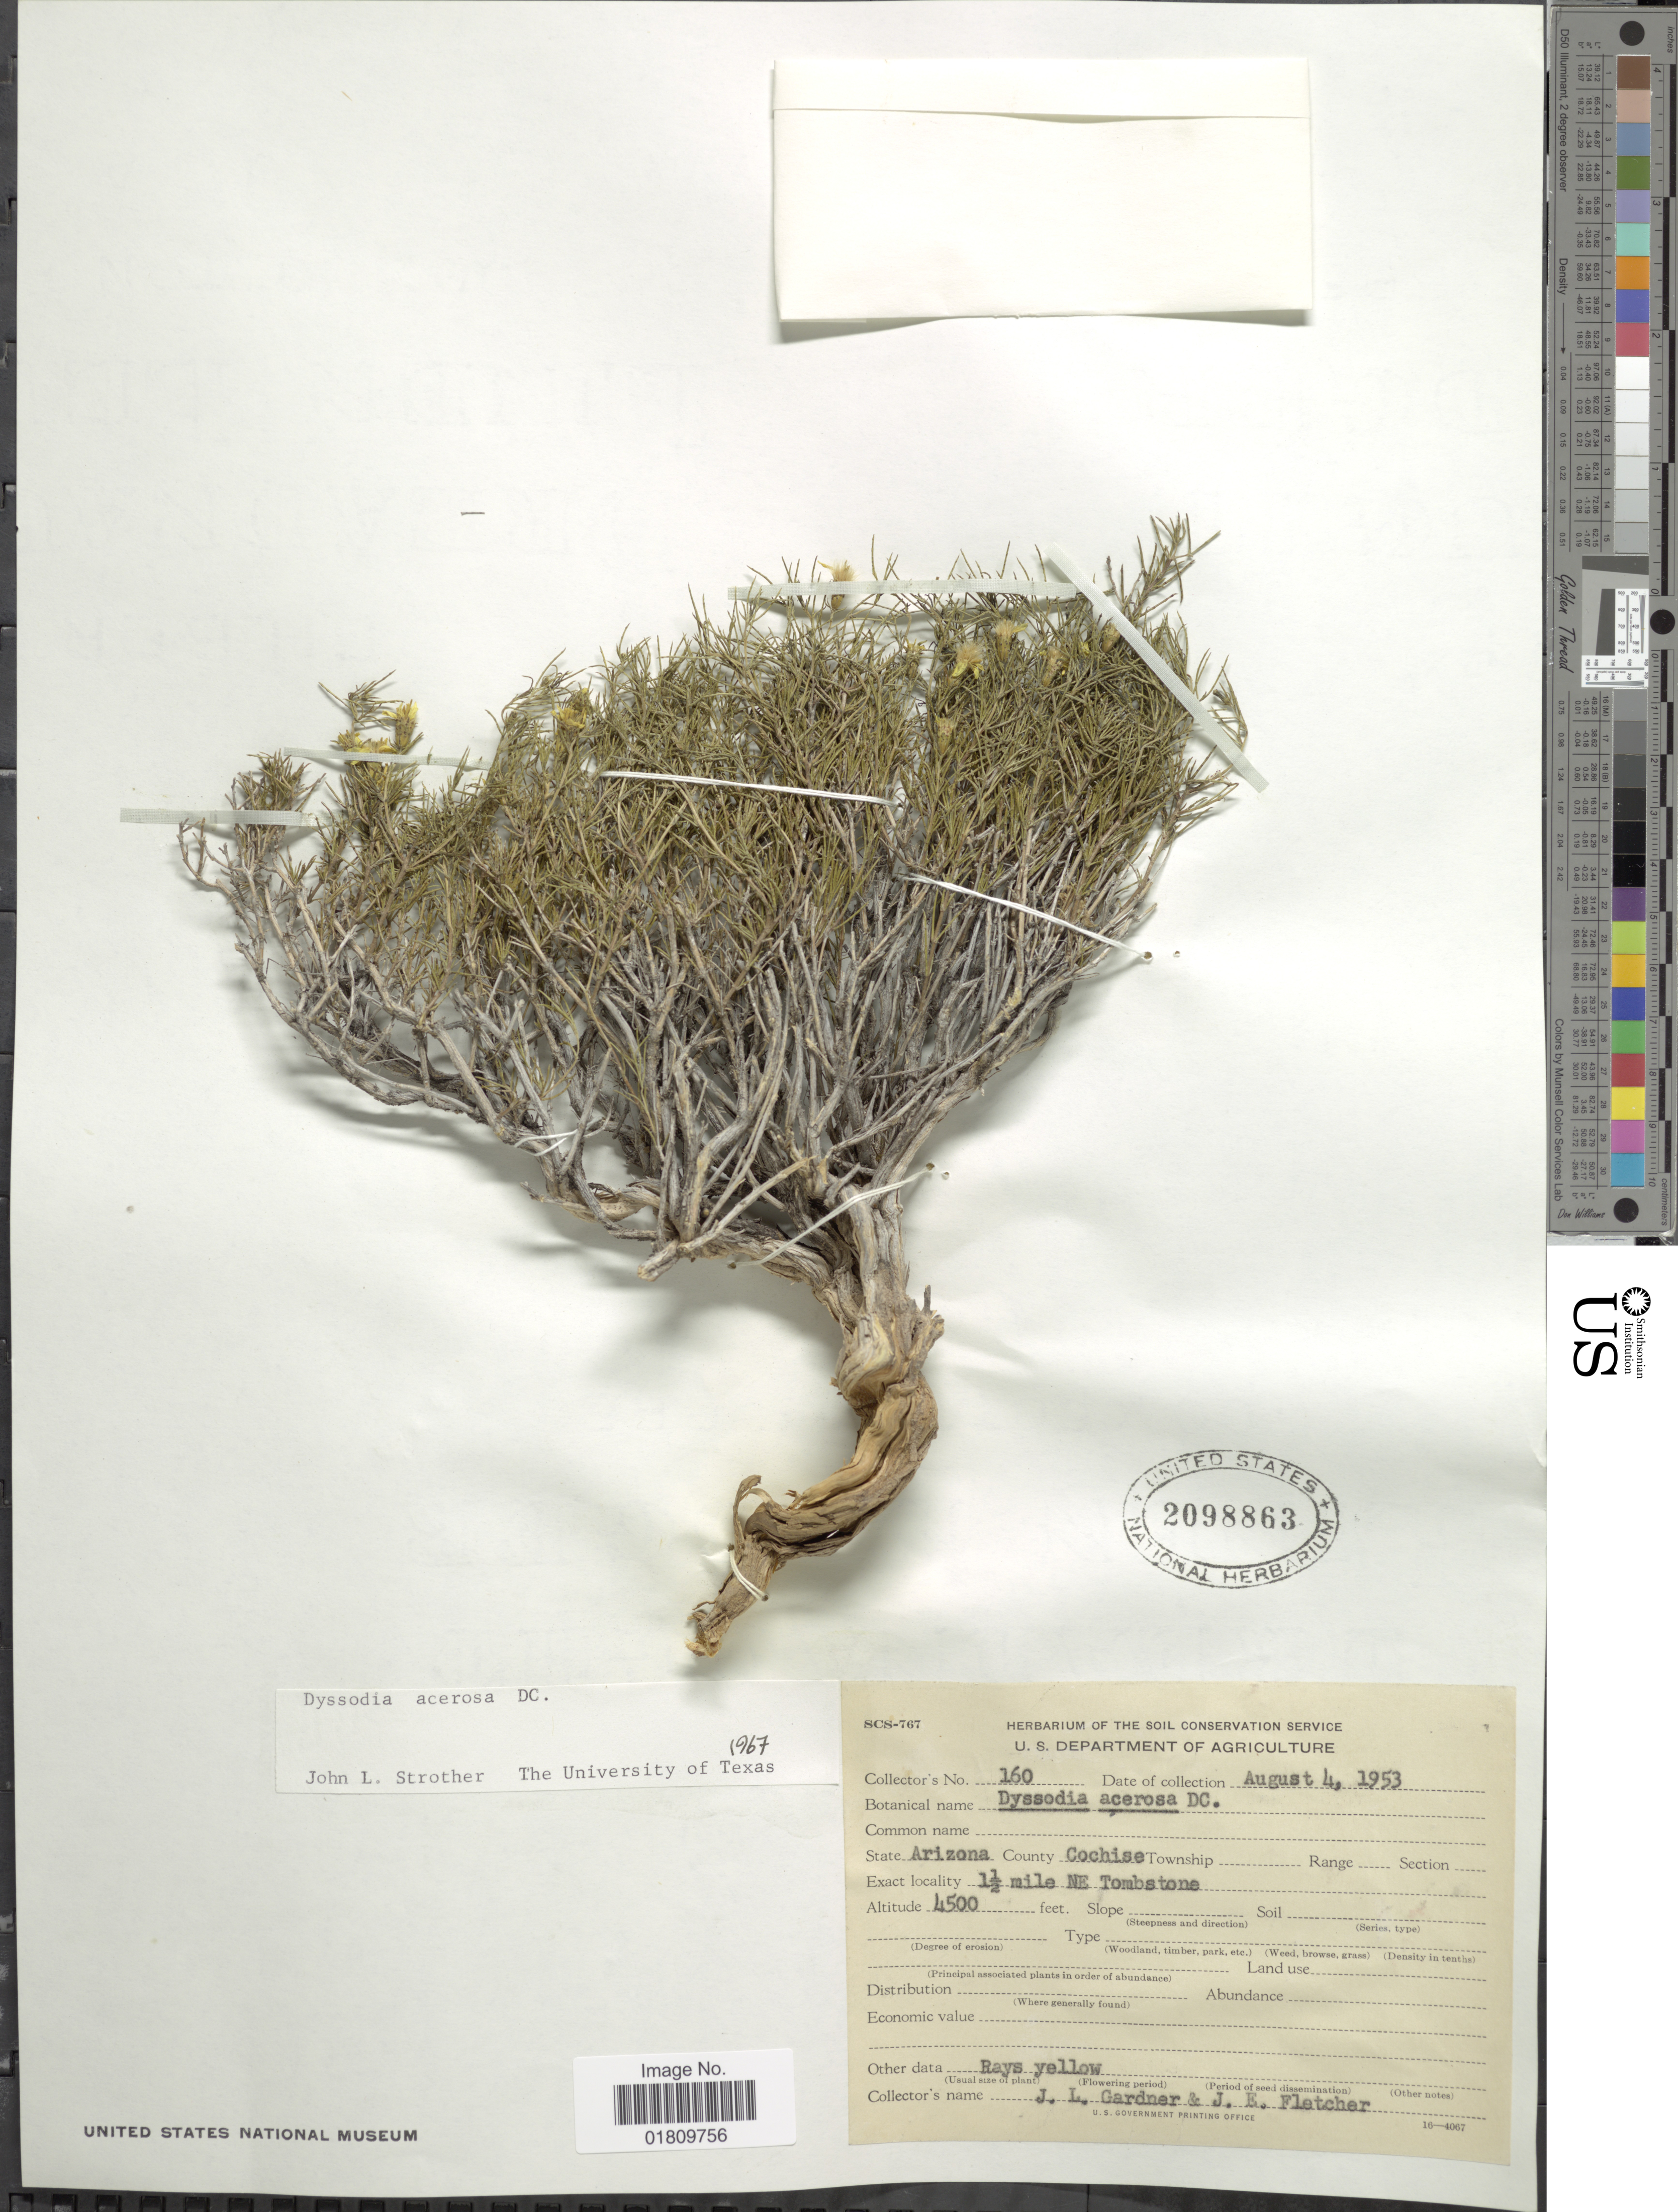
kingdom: Plantae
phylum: Tracheophyta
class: Magnoliopsida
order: Asterales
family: Asteraceae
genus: Thymophylla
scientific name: Thymophylla acerosa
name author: (DC.) Strother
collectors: J. L. Gardner & J. Fletcher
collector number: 160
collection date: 1953-08-04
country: United States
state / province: Arizona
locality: County Cochise, 1½ mile NE Tombstone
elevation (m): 1372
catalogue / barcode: US 2098863